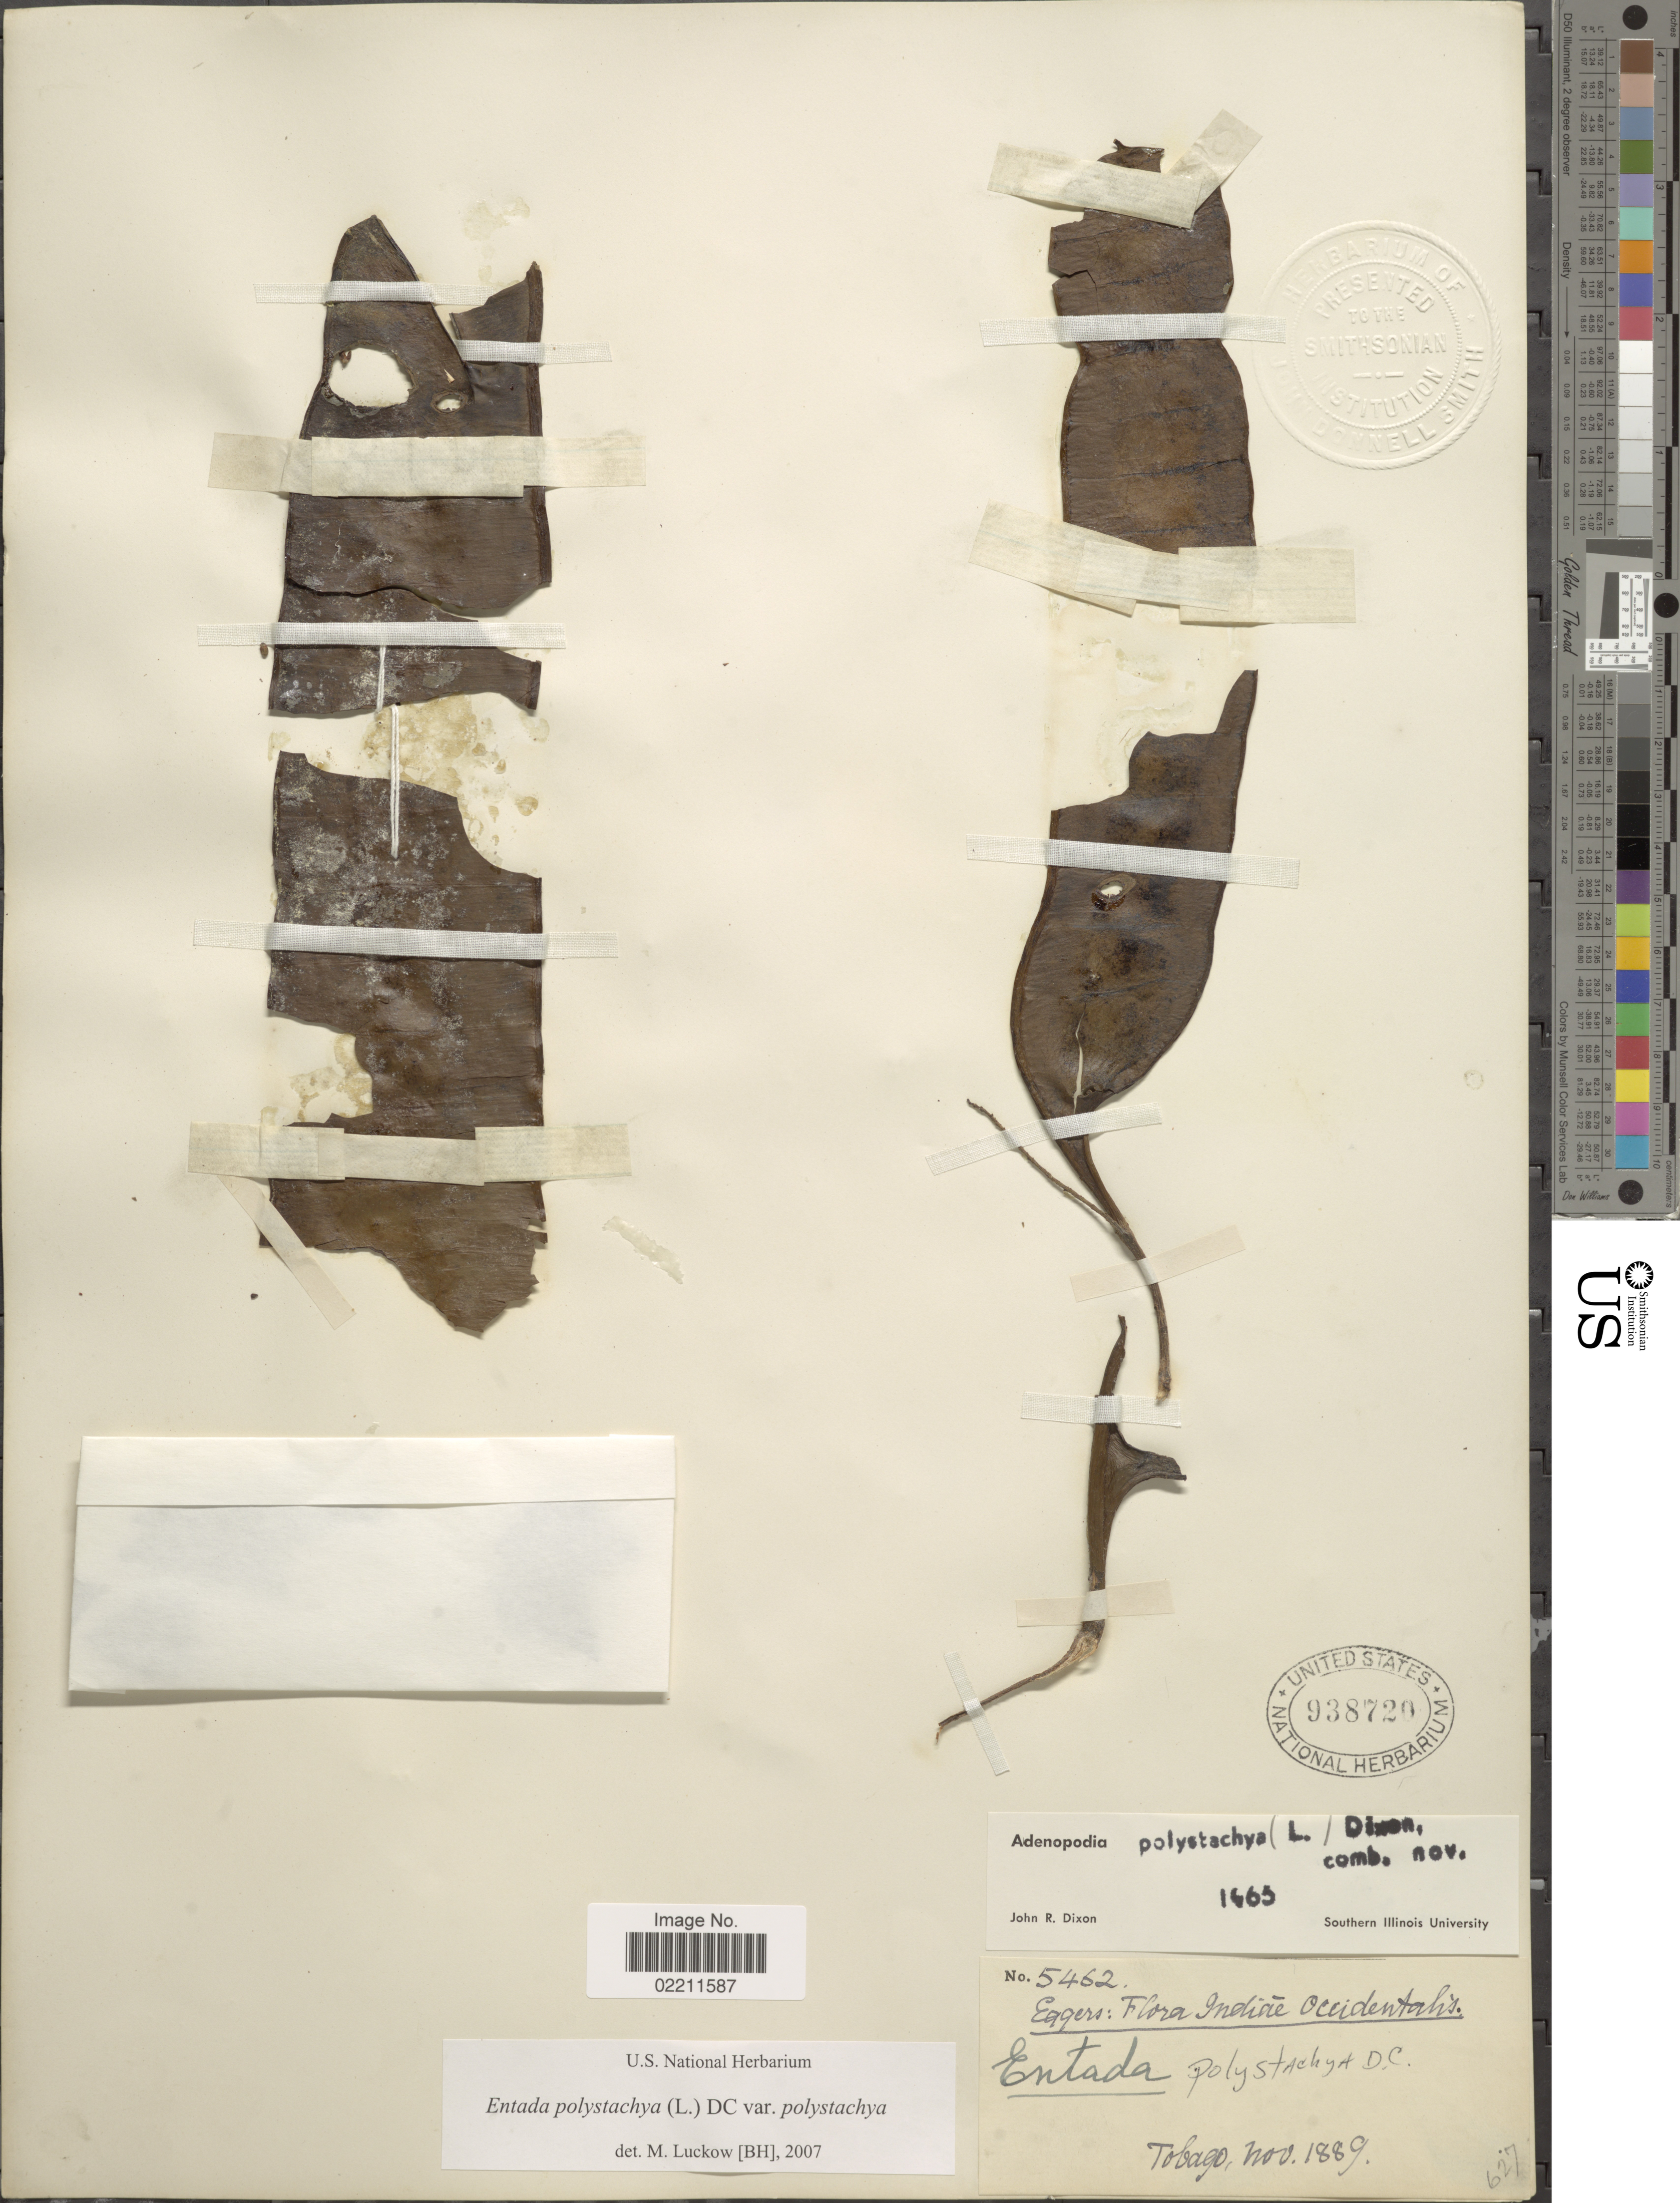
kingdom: Plantae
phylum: Tracheophyta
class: Magnoliopsida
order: Fabales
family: Fabaceae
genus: Entada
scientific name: Entada polystachya var. polystachya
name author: (L.) DC.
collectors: -. Eggers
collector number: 5462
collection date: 1889-11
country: Trinidad and Tobago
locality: Tobago, Indiae occidentalis.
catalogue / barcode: US 938720